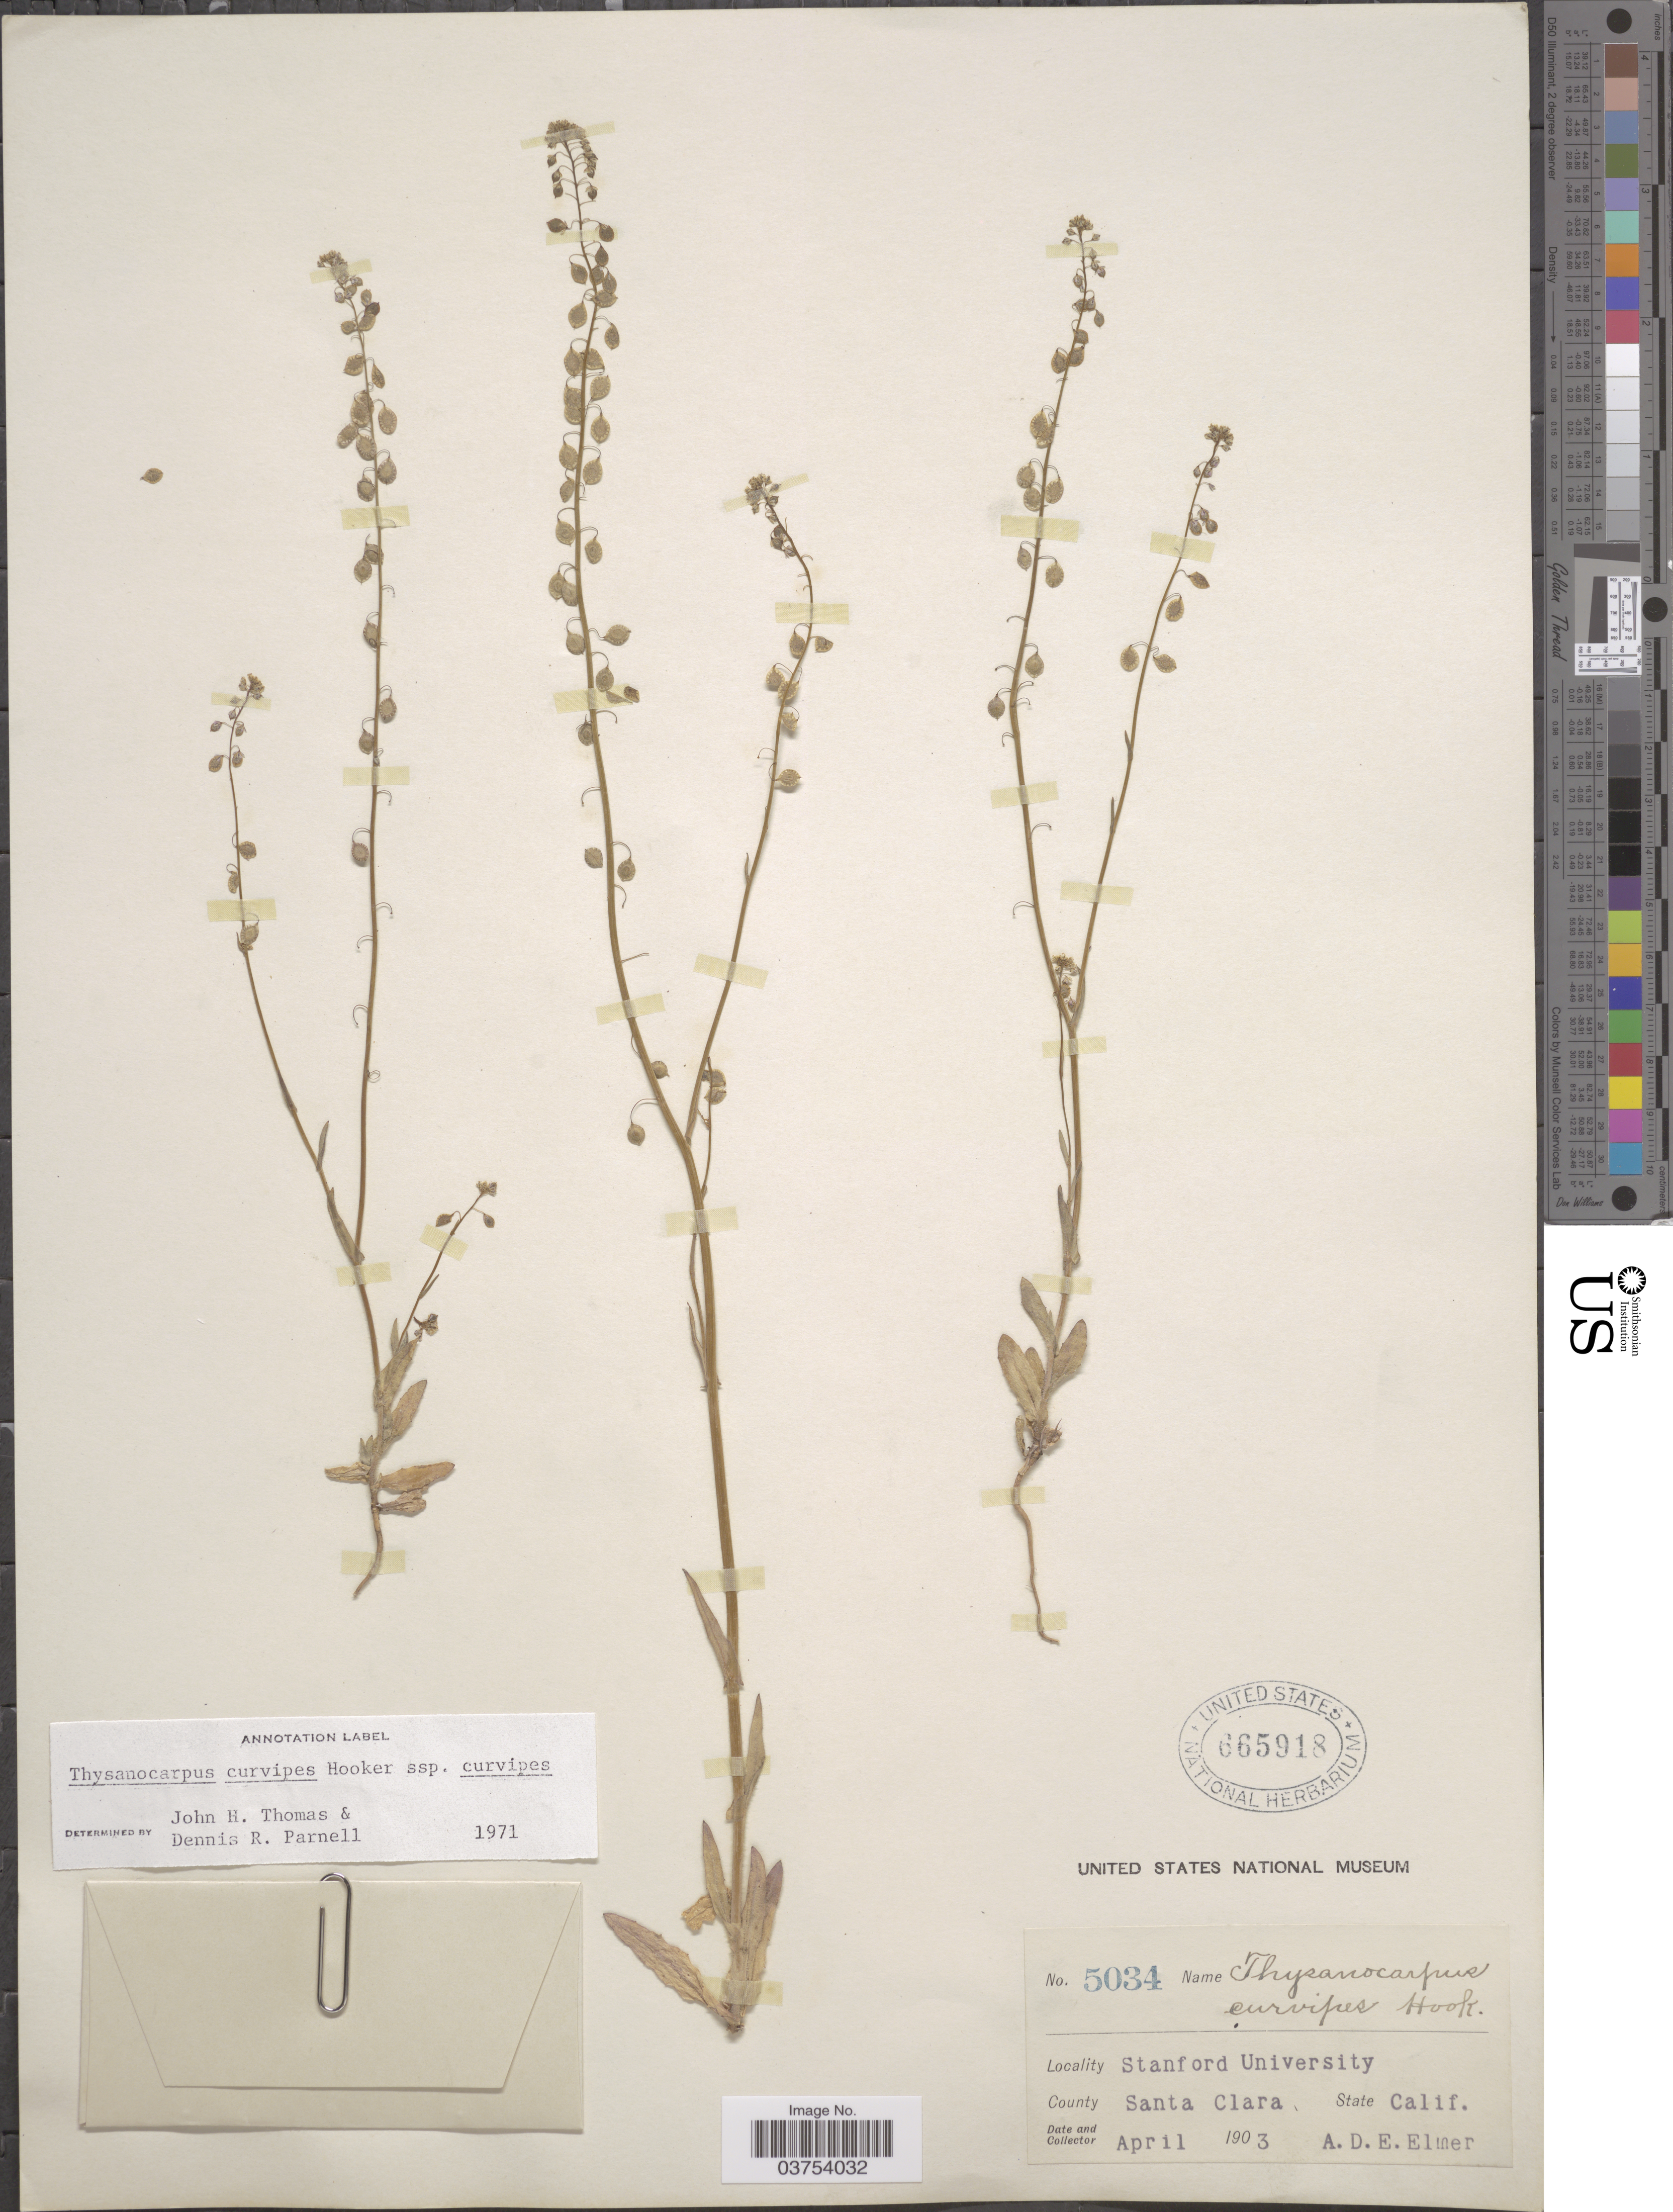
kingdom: Plantae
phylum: Tracheophyta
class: Magnoliopsida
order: Brassicales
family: Brassicaceae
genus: Thysanocarpus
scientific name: Thysanocarpus curvipes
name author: Hook.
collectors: A. D. E. Elmer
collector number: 5034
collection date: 1903-04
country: United States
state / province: California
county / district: Santa Clara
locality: Stanford University. County Santa Clara.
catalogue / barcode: US 665918